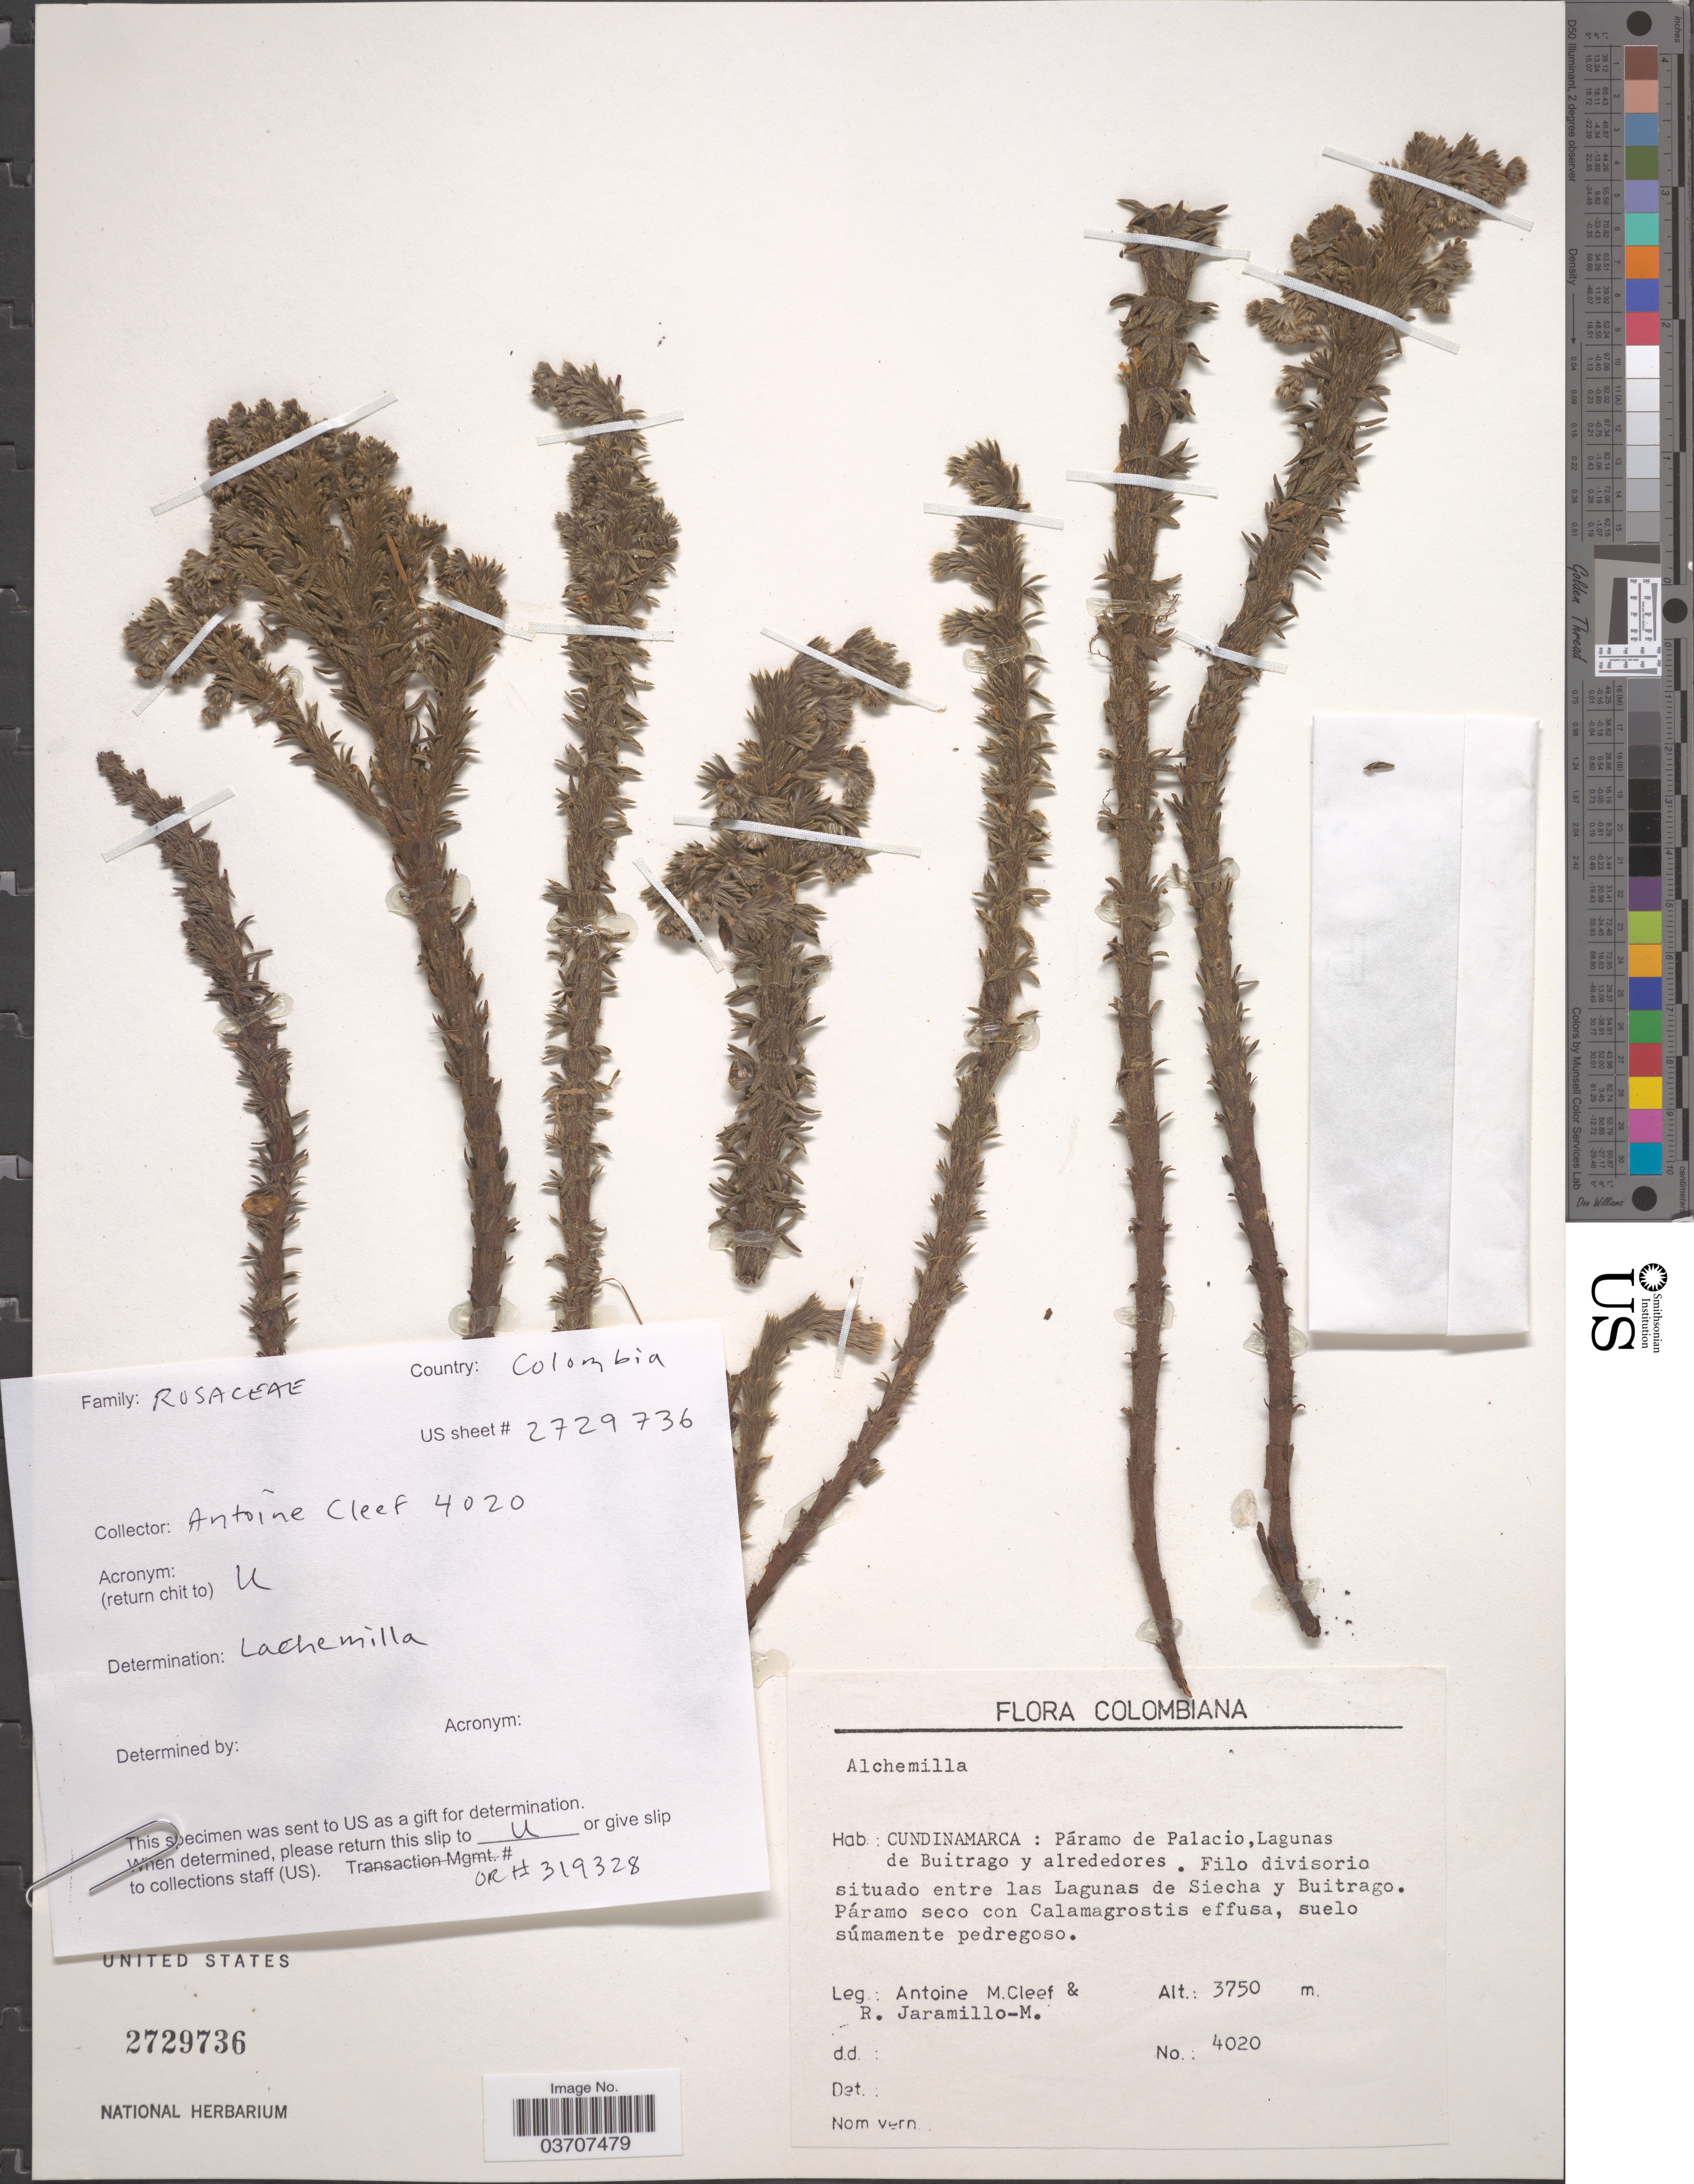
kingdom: Plantae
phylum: Tracheophyta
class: Magnoliopsida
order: Rosales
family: Rosaceae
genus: Alchemilla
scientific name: Alchemilla nivalis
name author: Kunth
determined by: Dorr, L. J., (BOT), Smithsonian Institution - National Museum of Natural History (UNITED STATES)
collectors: A. M. Cleef & R. Jaramillo M.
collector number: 4020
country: Colombia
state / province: Cundinamarca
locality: Páramo de Palacio, Lagunas de Buitrago y alrededores. Filo divisorio situado entre las Lagunas de Siecha y Buitrago.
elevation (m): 3750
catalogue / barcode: US 2729736